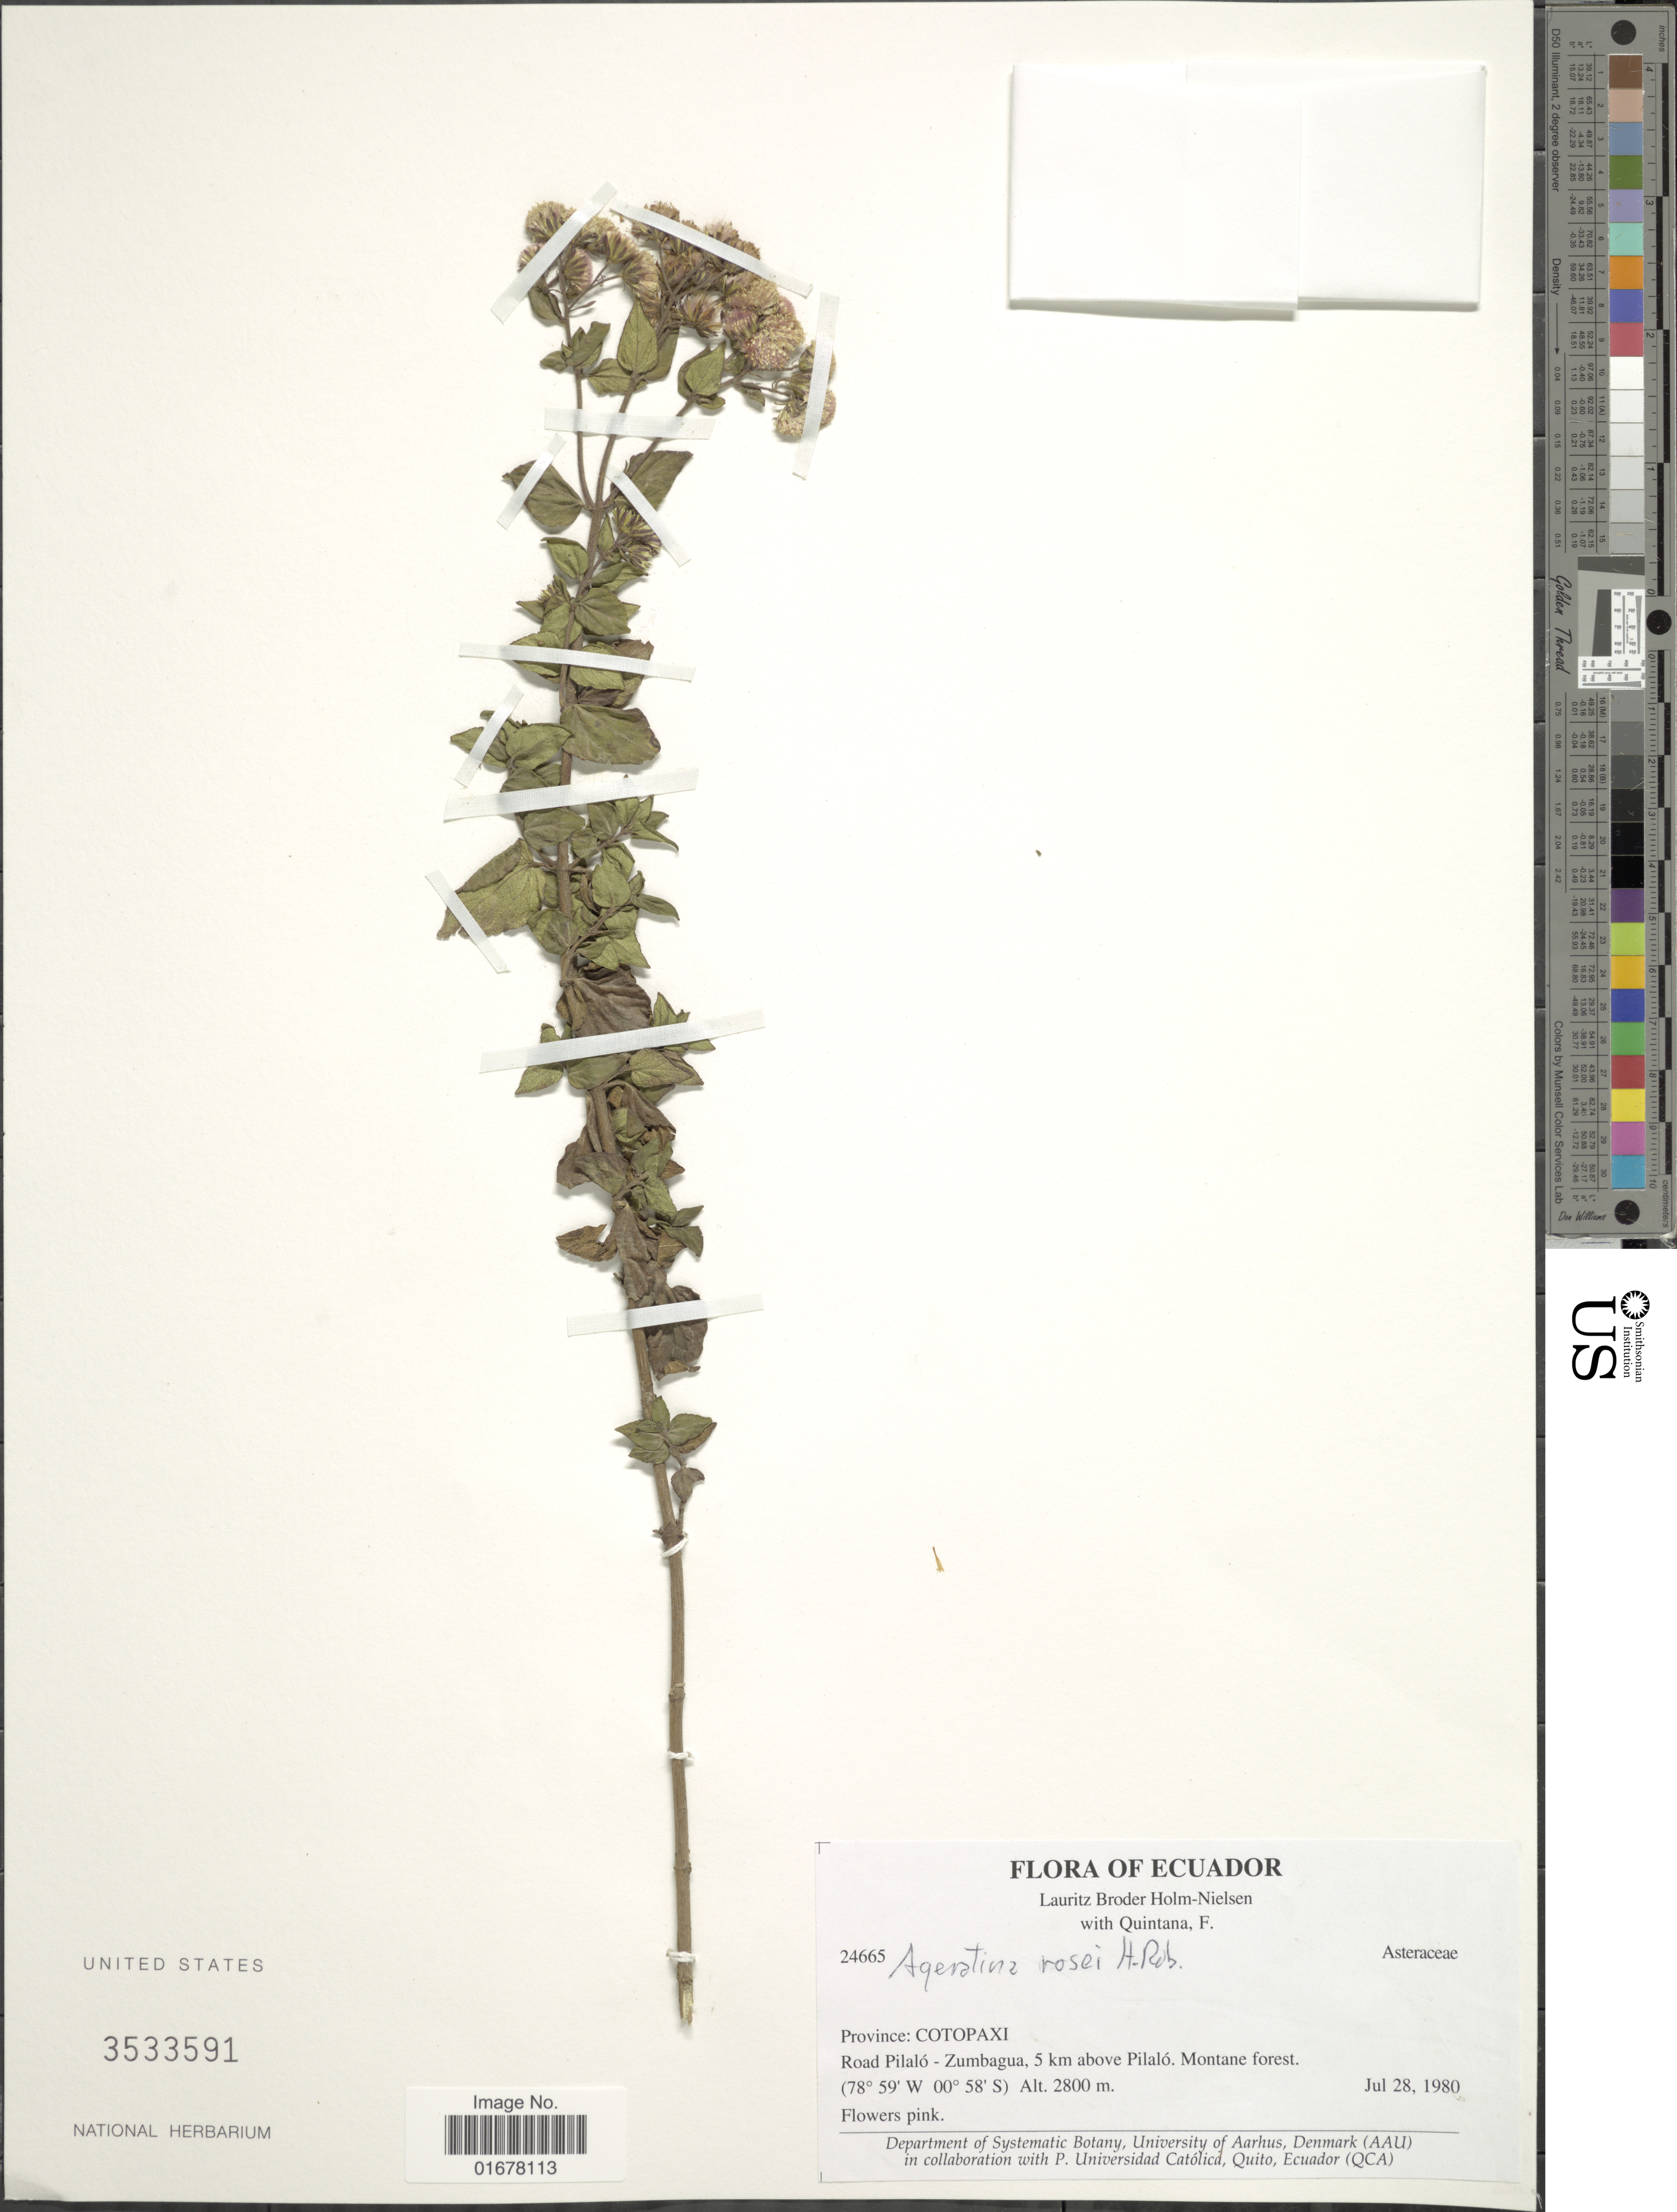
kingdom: Plantae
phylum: Tracheophyta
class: Magnoliopsida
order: Asterales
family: Asteraceae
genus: Ageratina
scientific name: Ageratina rosei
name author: H. Rob.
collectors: L. B. Holm-Nielsen & F. Quintana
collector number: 24665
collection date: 1980-07-28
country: Ecuador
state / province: Cotopaxi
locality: Province: Cotopaxi, Road Pilalo - Zumbagua, 5 km above Pilalo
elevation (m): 2800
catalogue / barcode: US 3533591